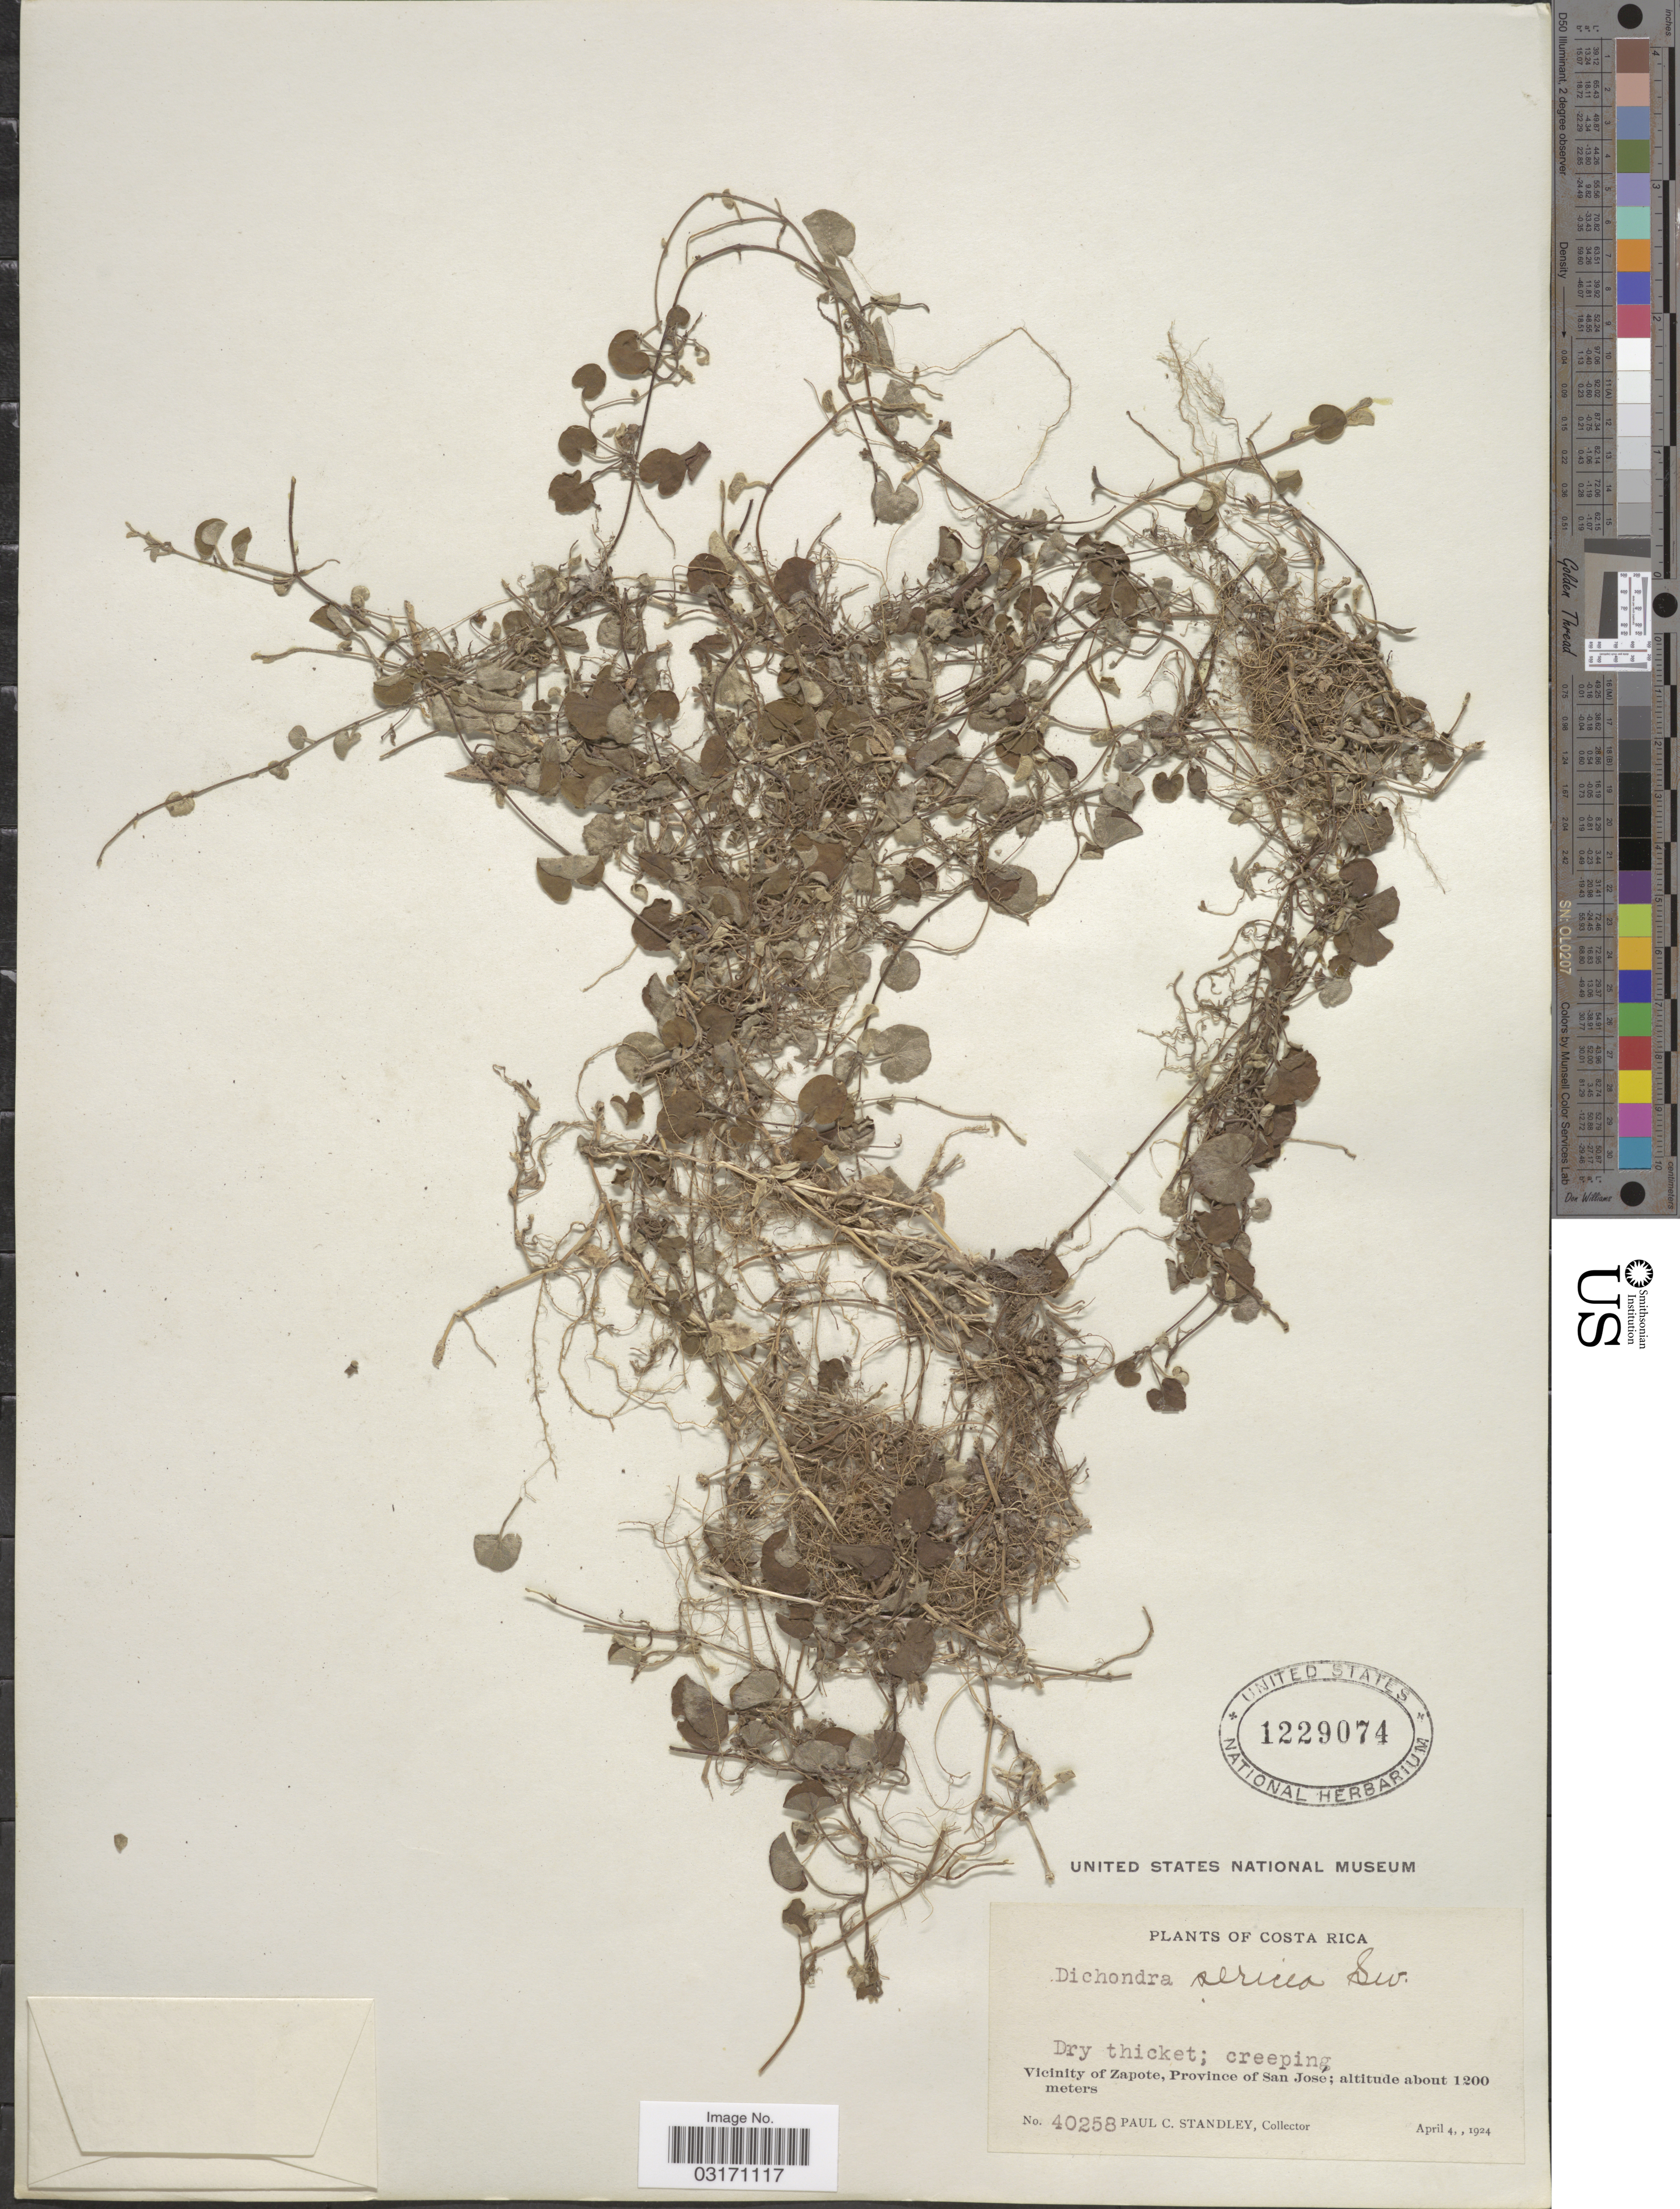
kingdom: Plantae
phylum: Tracheophyta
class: Magnoliopsida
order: Solanales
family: Convolvulaceae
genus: Dichondra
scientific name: Dichondra sericea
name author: Sw.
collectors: P. C. Standley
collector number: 40258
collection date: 1924-04-04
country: Costa Rica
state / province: San José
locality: Vicinity of Zapote.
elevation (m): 1200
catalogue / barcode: US 1229074